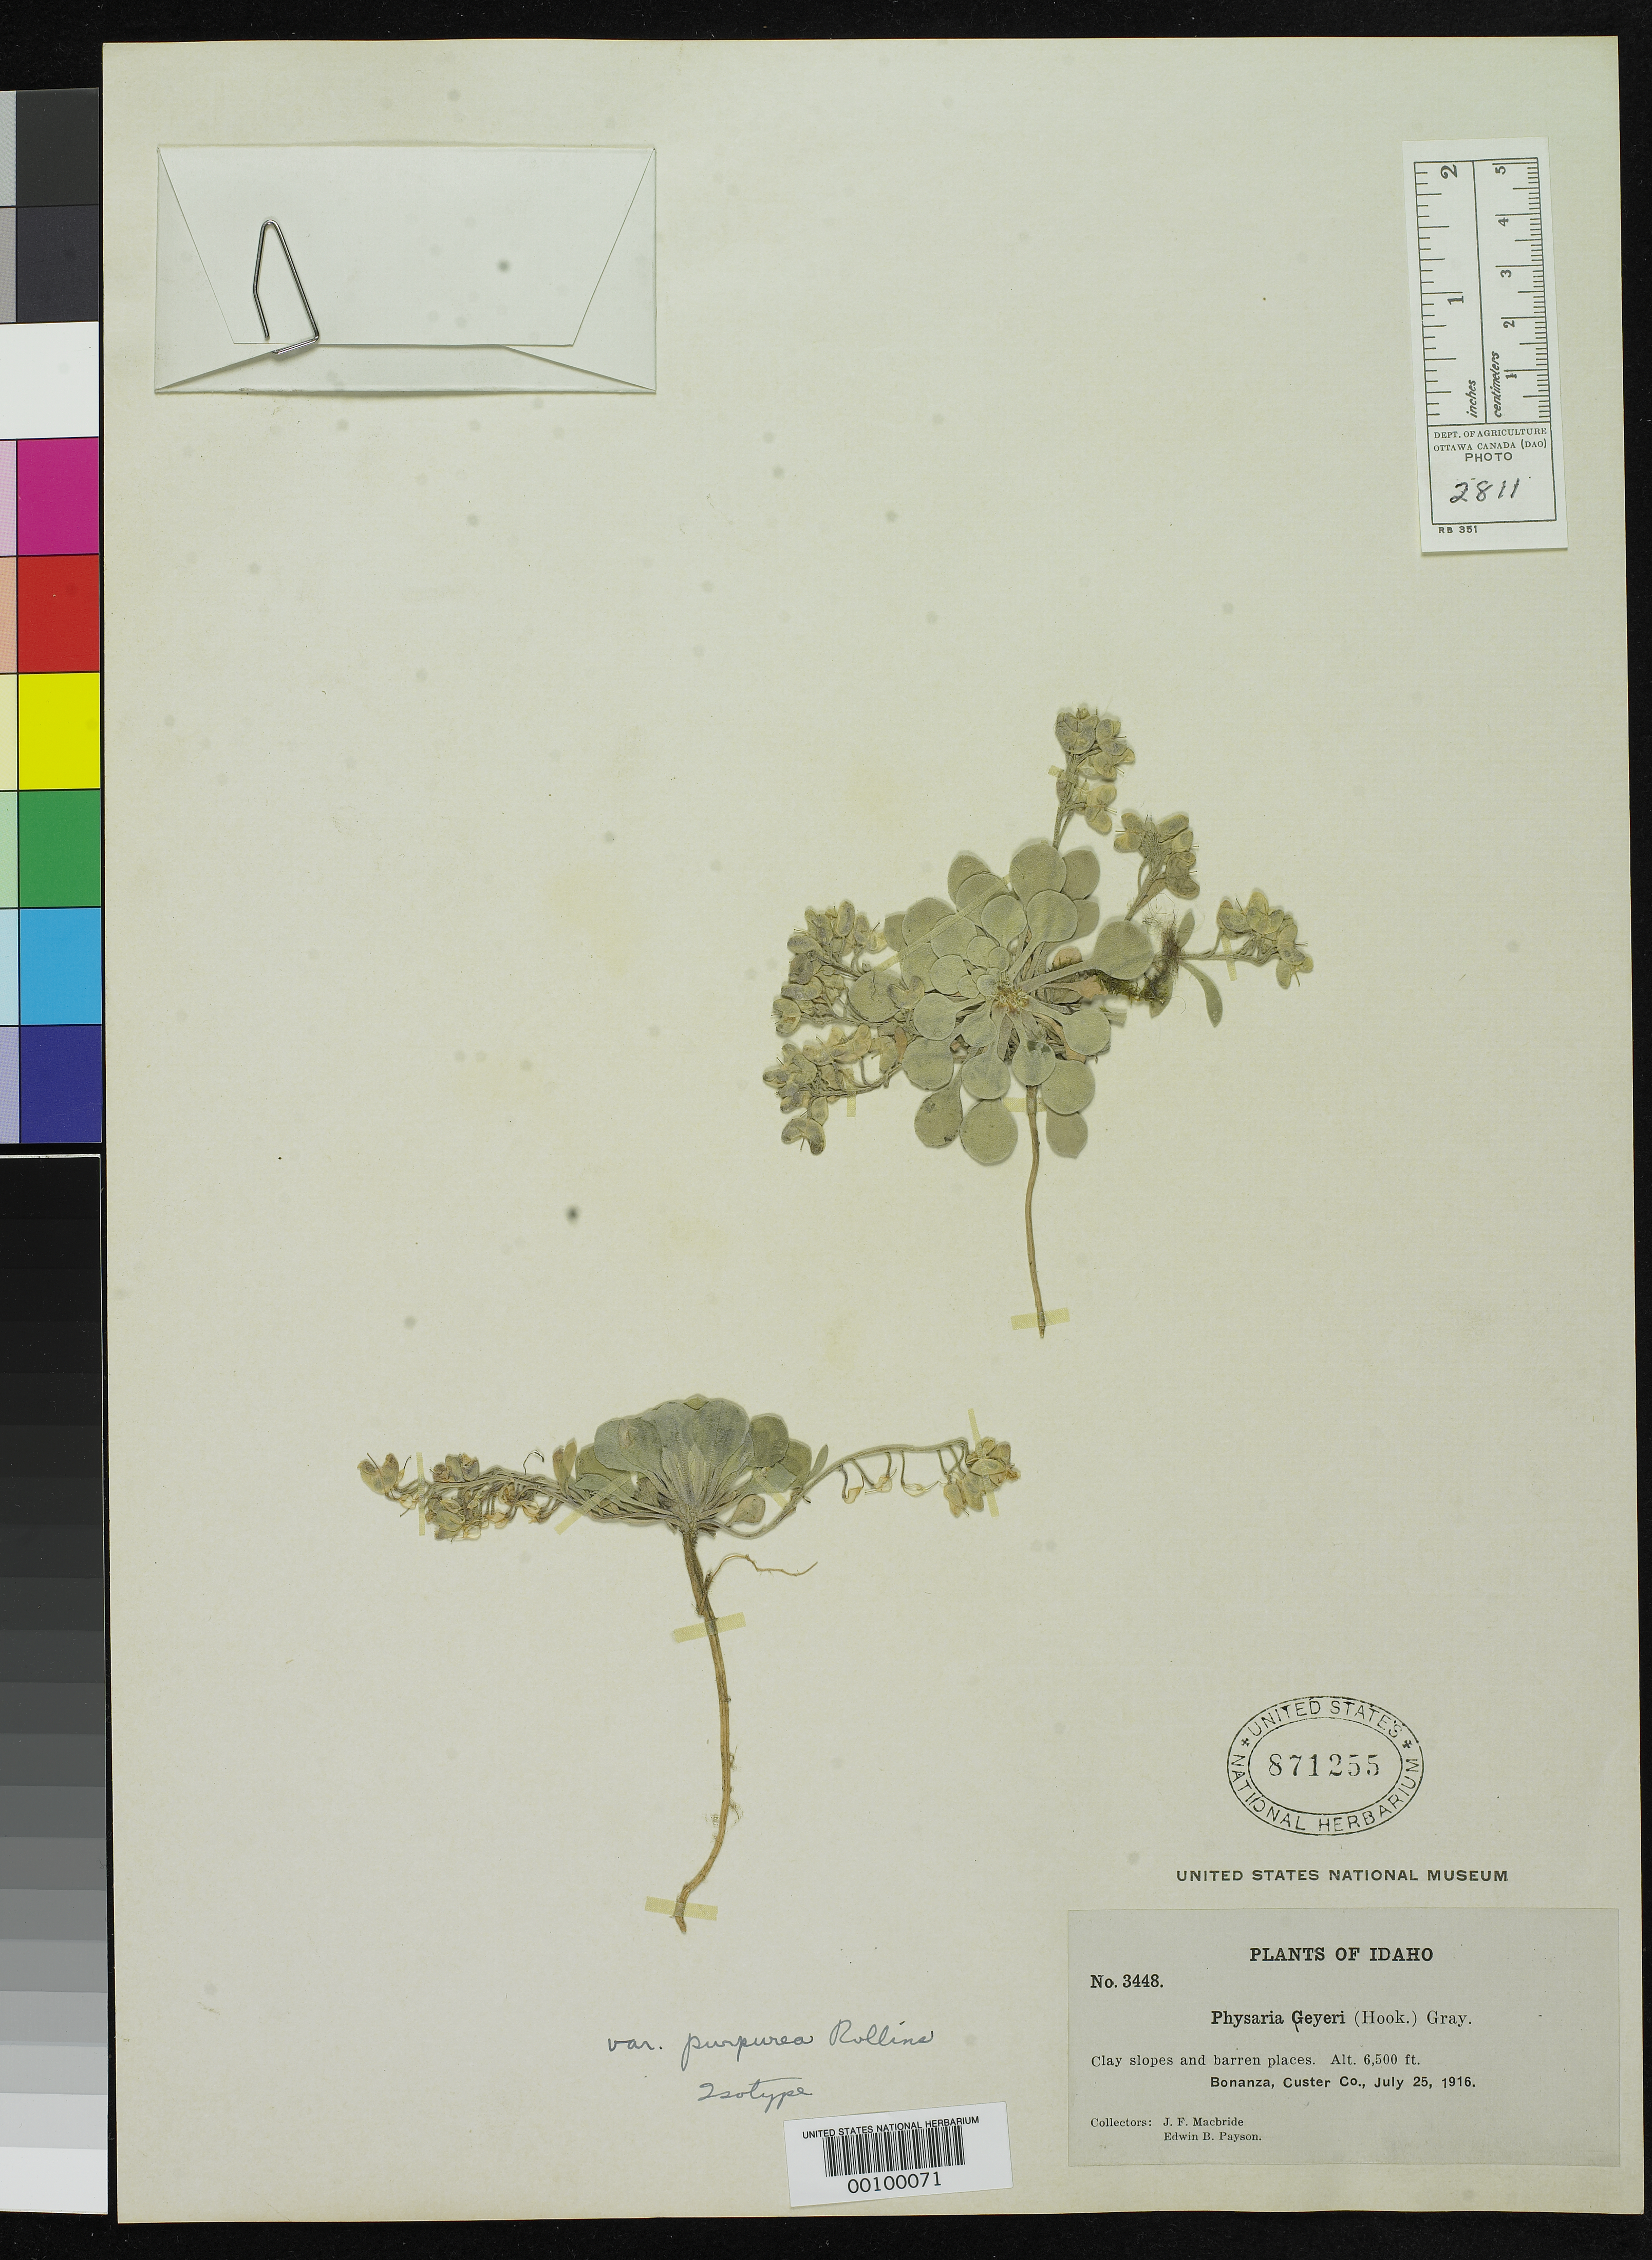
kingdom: Plantae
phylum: Tracheophyta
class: Magnoliopsida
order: Brassicales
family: Brassicaceae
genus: Physaria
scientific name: Physaria geyeri var. purpurea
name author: Rollins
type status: Isotype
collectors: J. F. Macbride & E. B. Payson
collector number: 3448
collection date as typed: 25 Jul 1916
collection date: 1916-07-25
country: United States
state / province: Idaho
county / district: Custer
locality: Bonanza; alt. 6500 ft.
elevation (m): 1981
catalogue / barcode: US 871255